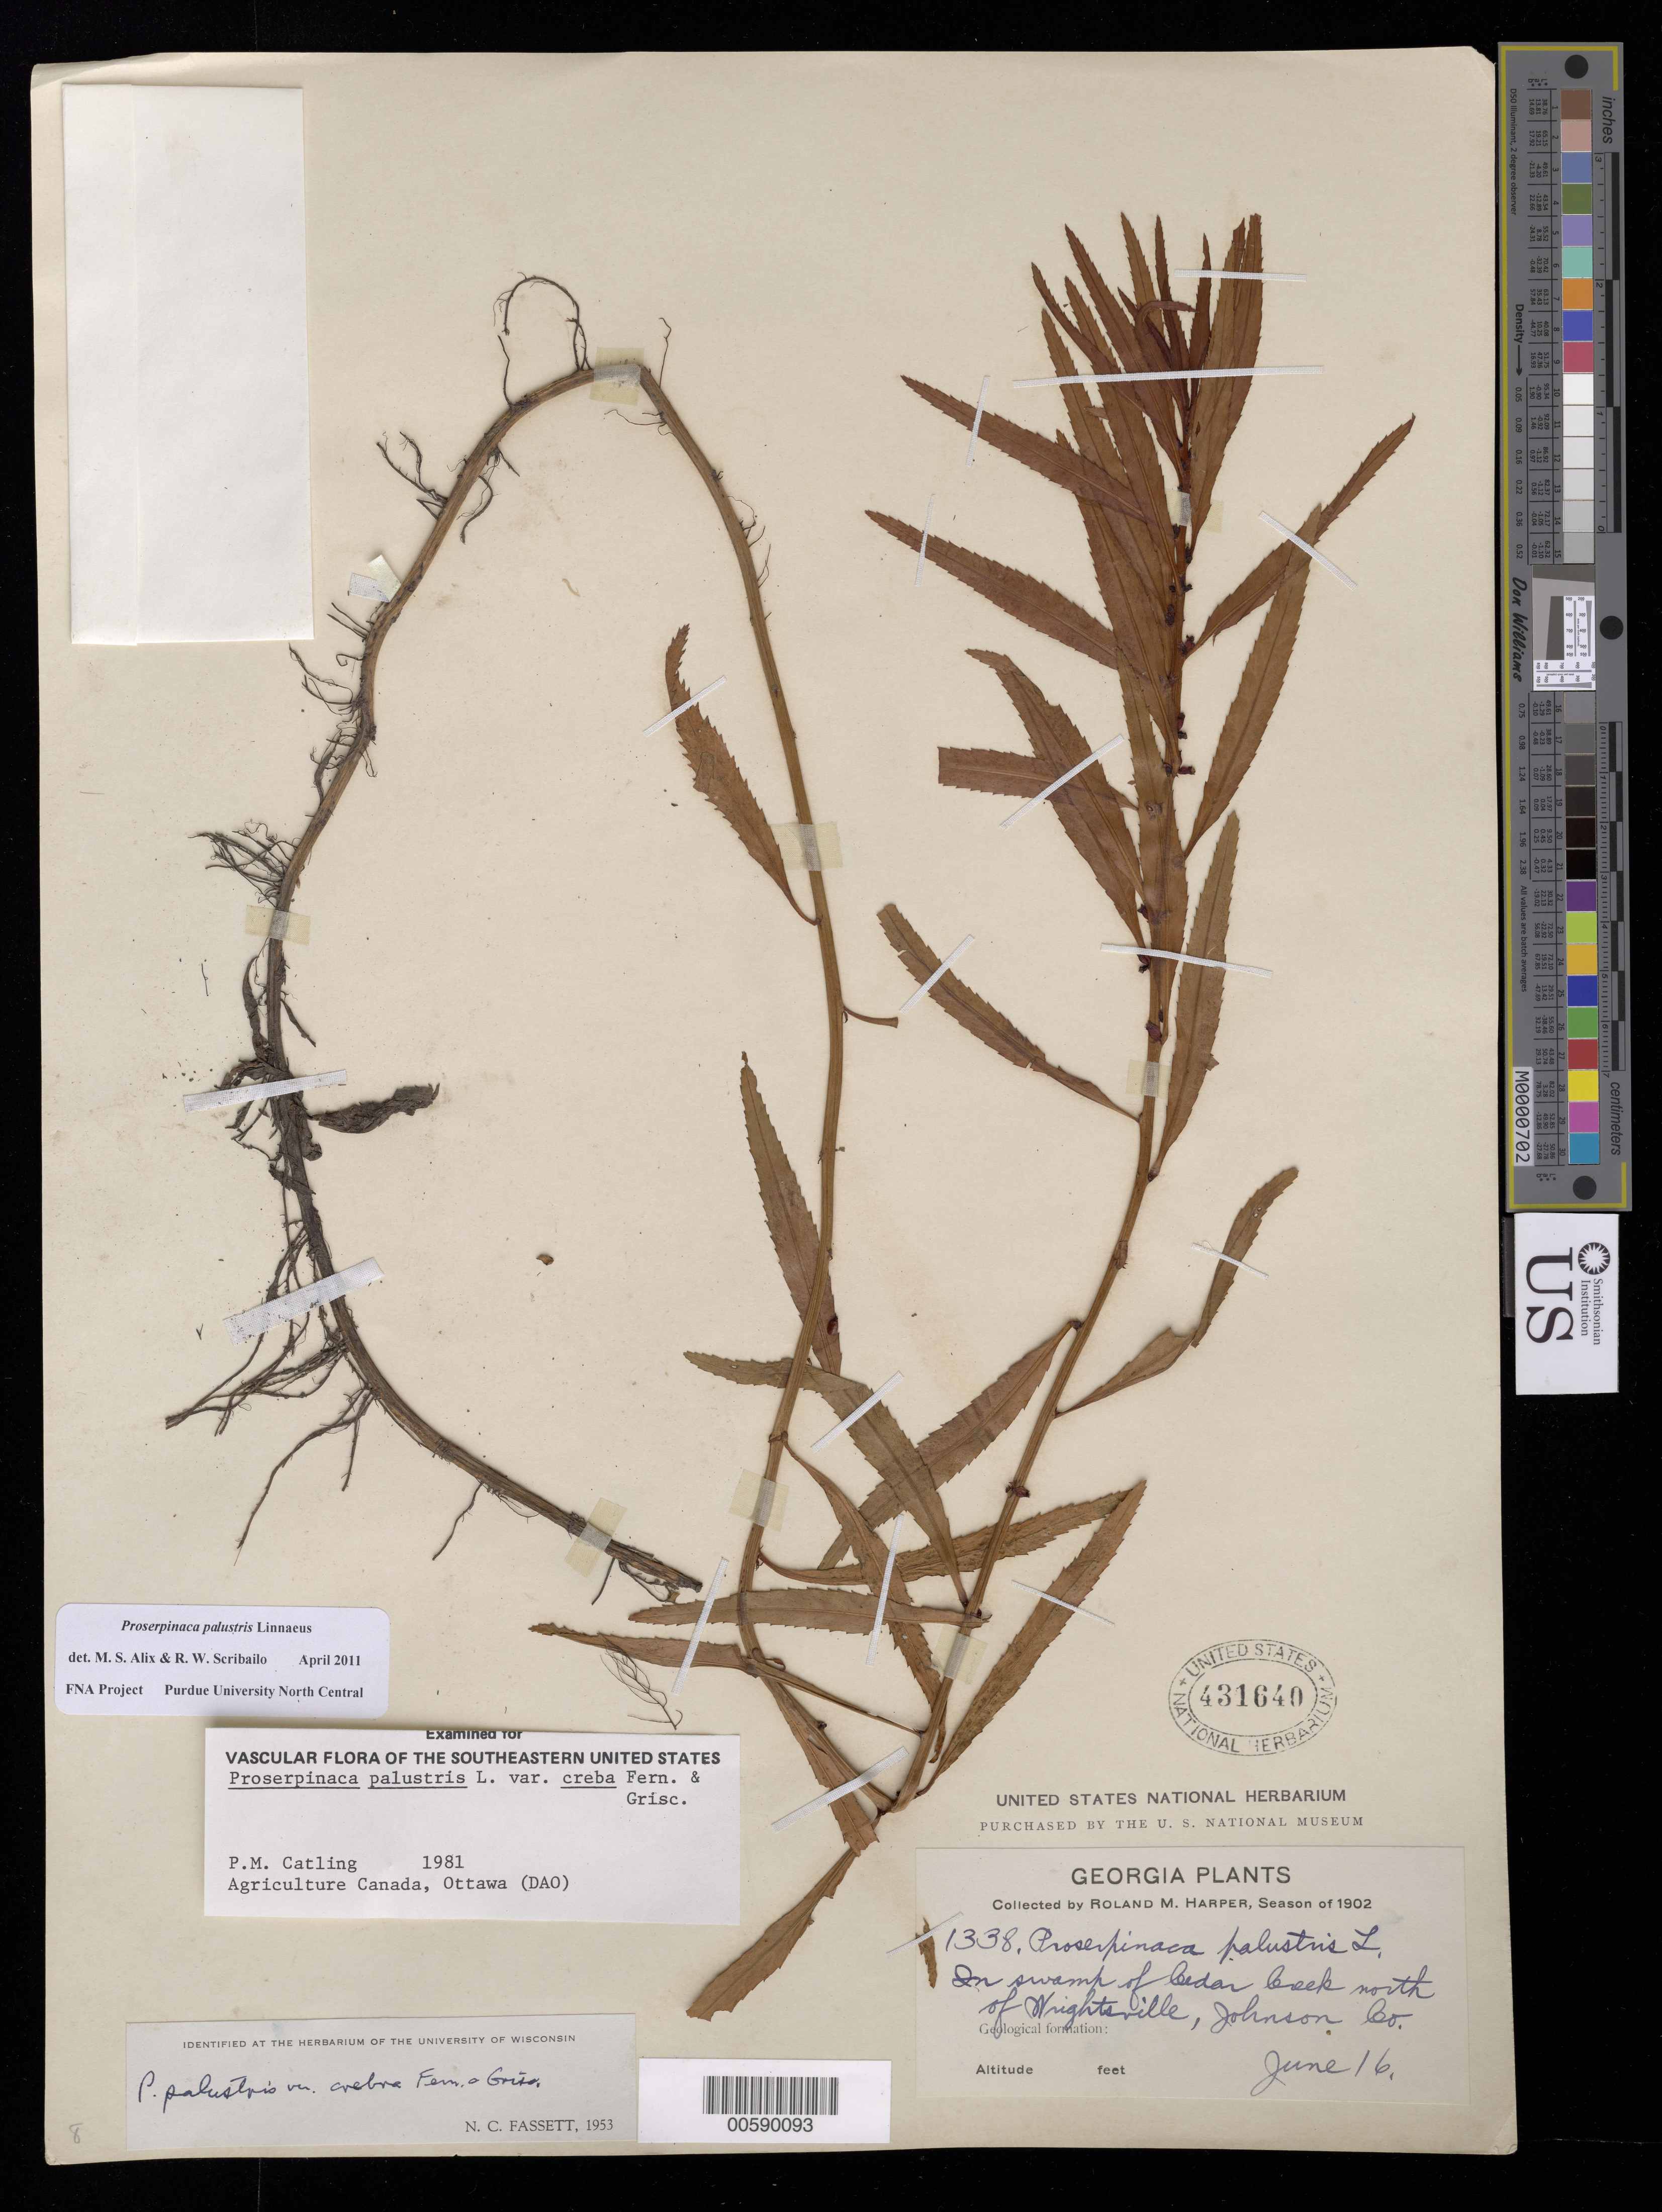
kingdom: Plantae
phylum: Tracheophyta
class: Magnoliopsida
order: Saxifragales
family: Haloragaceae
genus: Proserpinaca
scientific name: Proserpinaca palustris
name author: L.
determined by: Scribailo, R. W.; Alix, M. S.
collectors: R. M. Harper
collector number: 1338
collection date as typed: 16 Jun 1902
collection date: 1902-06-16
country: United States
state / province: Georgia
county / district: Johnson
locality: Cedar Creek N of Wrightsville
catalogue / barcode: US 431640